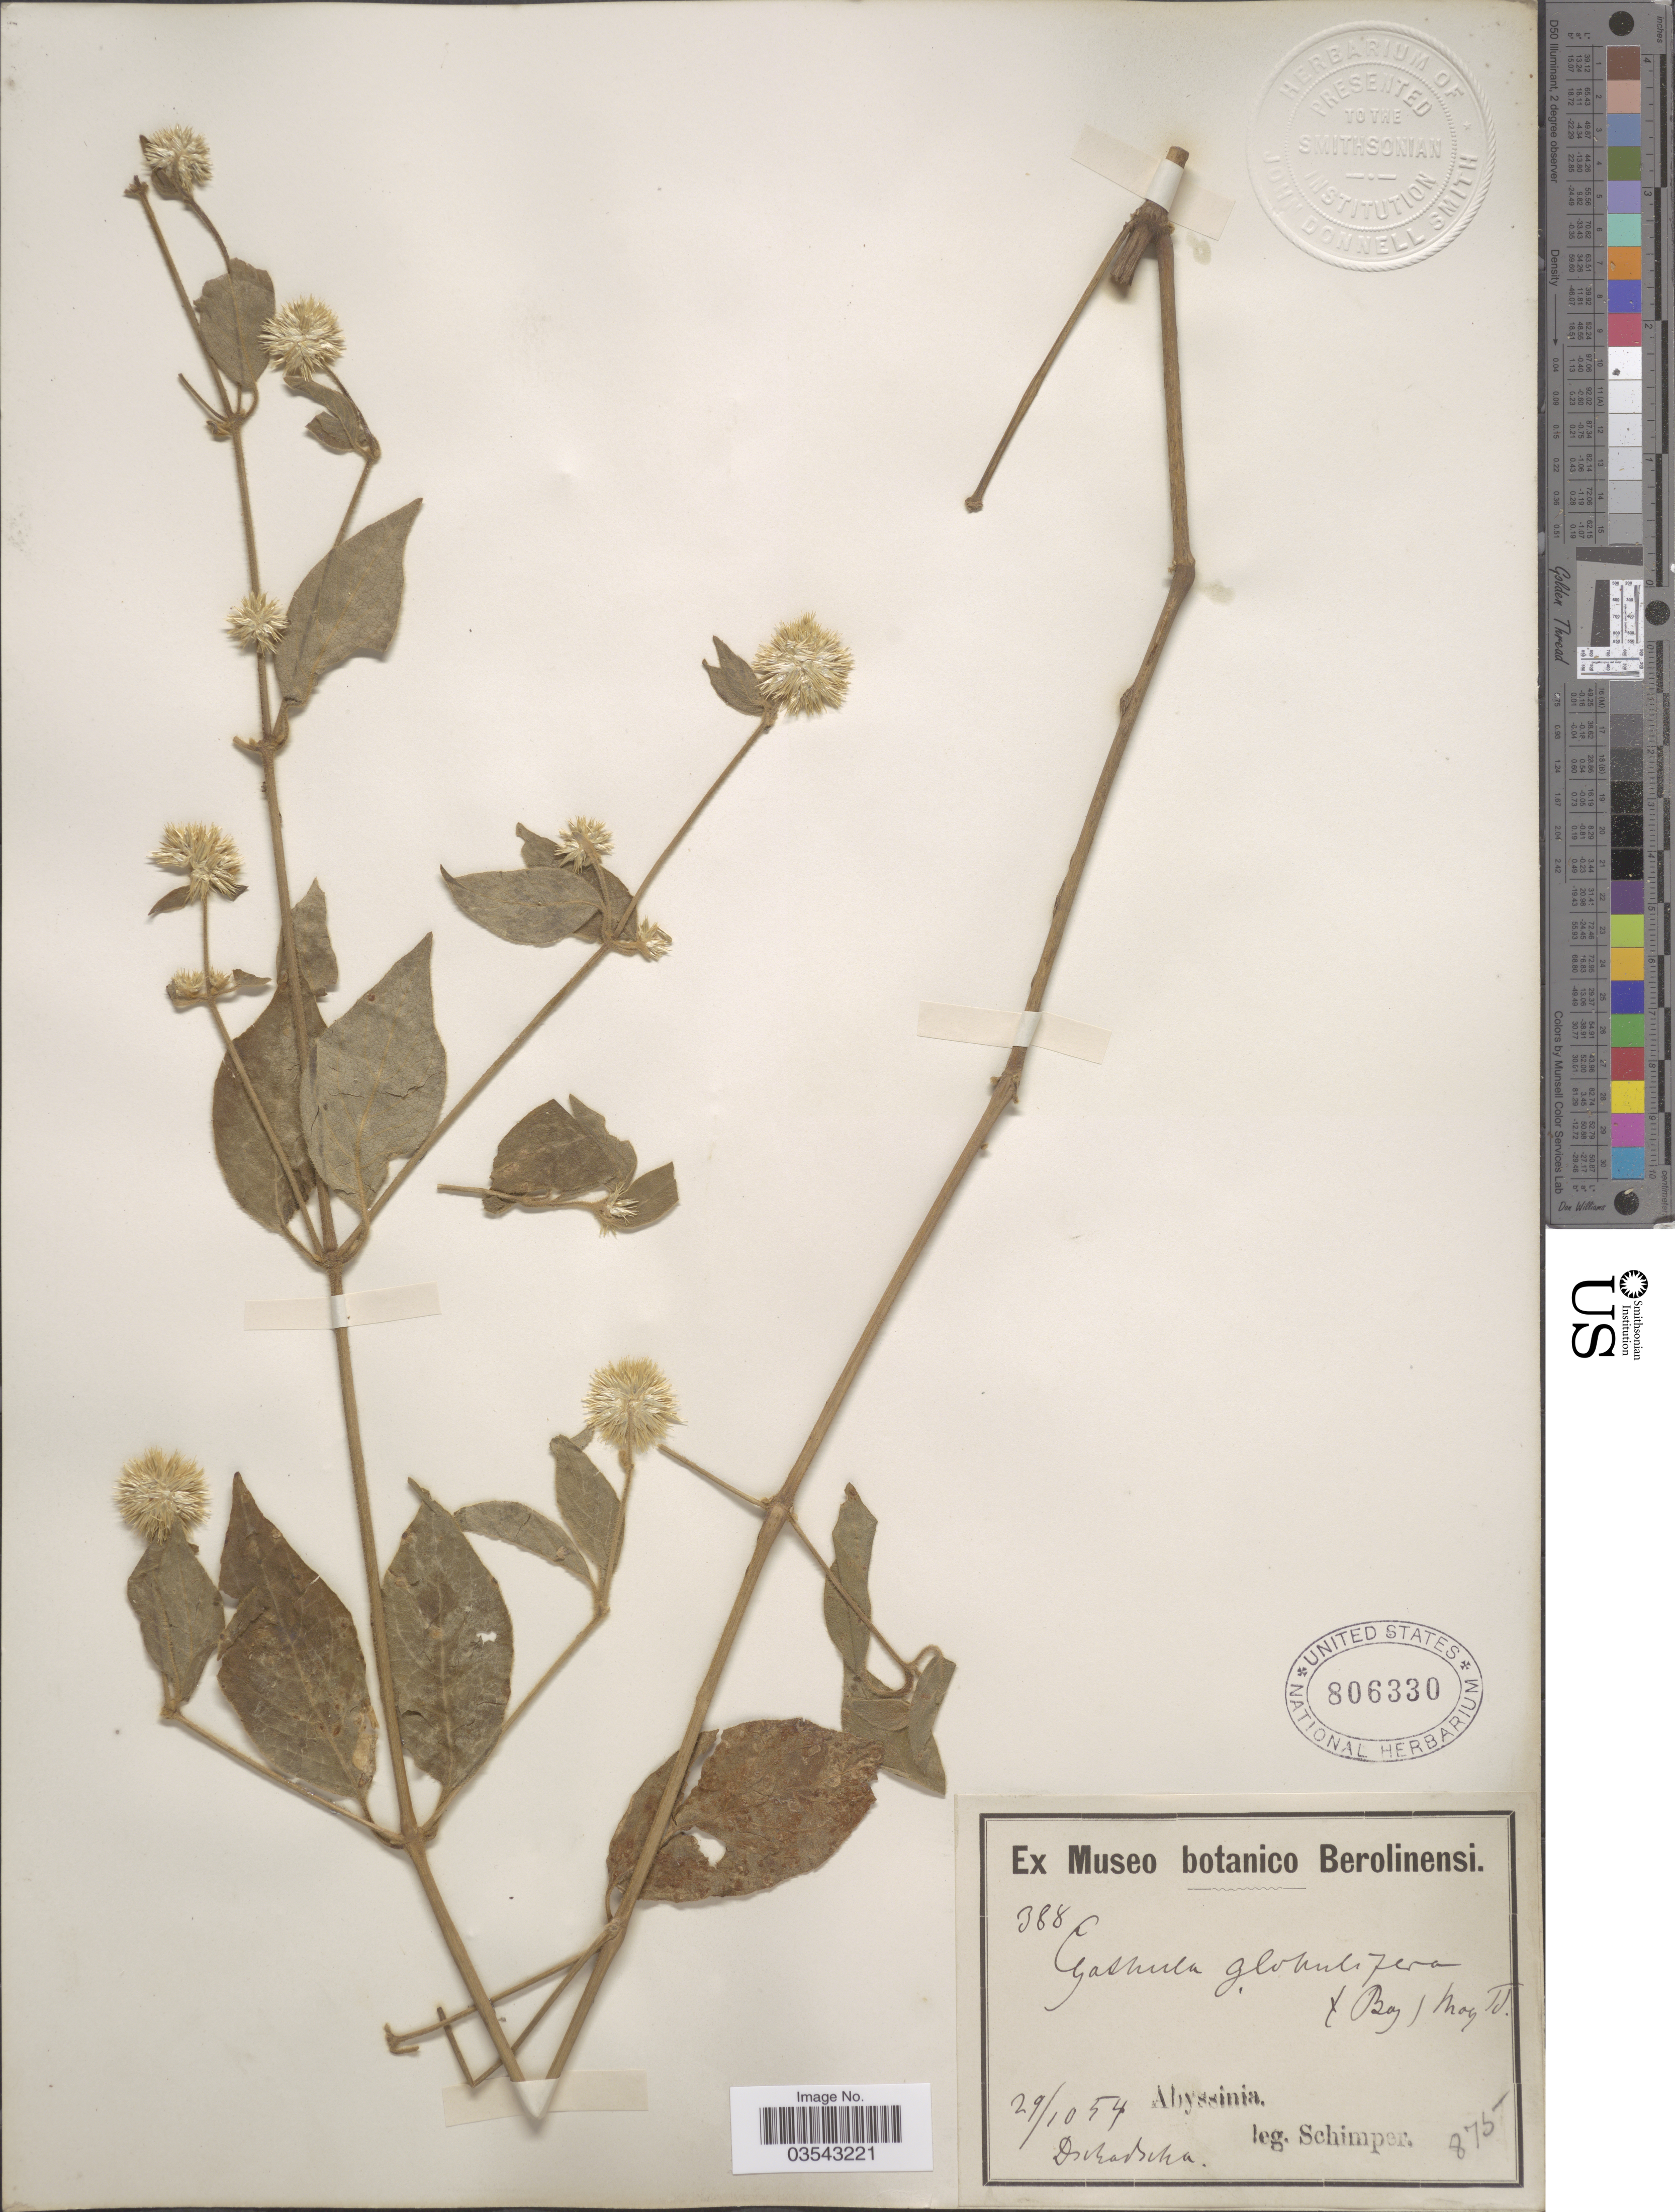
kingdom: Plantae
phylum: Tracheophyta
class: Magnoliopsida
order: Caryophyllales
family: Amaranthaceae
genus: Cyathula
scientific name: Cyathula globulifera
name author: Moq.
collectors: -. Schimper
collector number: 388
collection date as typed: Transcribed d/m/y: 29/10/54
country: Ethiopia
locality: Abyssinia.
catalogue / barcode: US 806330